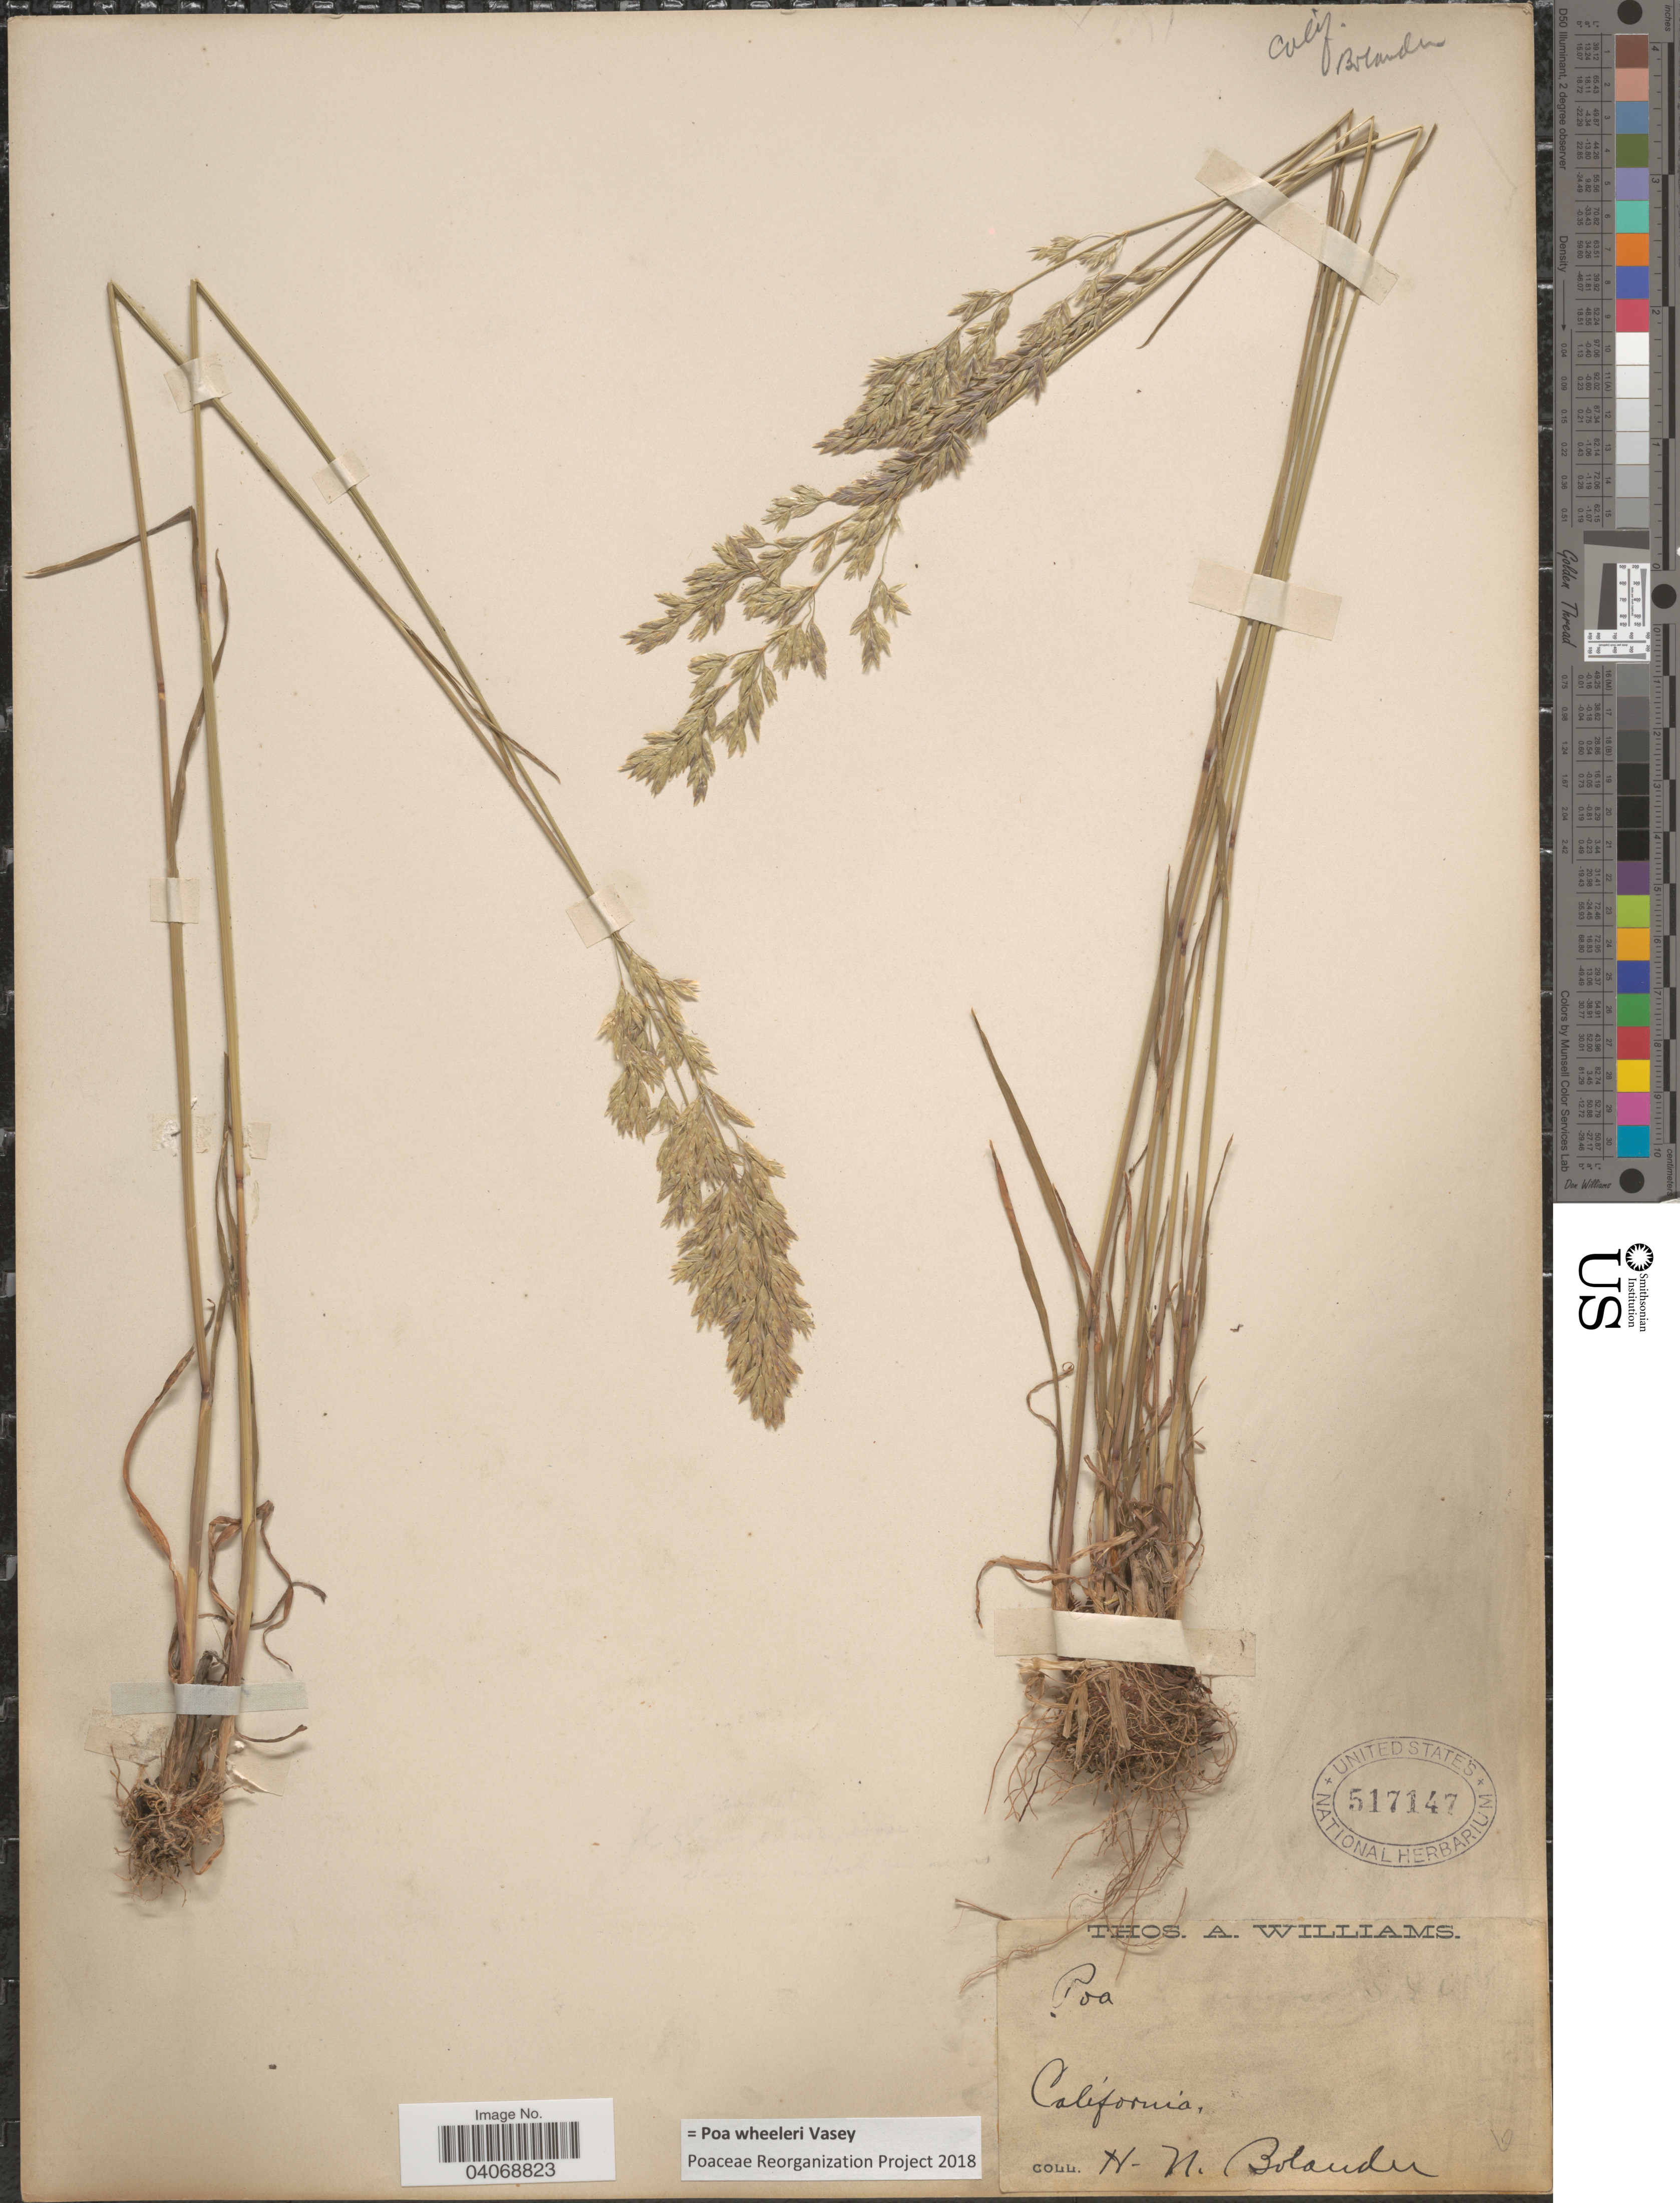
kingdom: Plantae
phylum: Tracheophyta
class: Liliopsida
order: Poales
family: Poaceae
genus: Poa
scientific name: Poa wheeleri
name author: Vasey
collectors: H. Bolander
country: United States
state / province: California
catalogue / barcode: US 517147